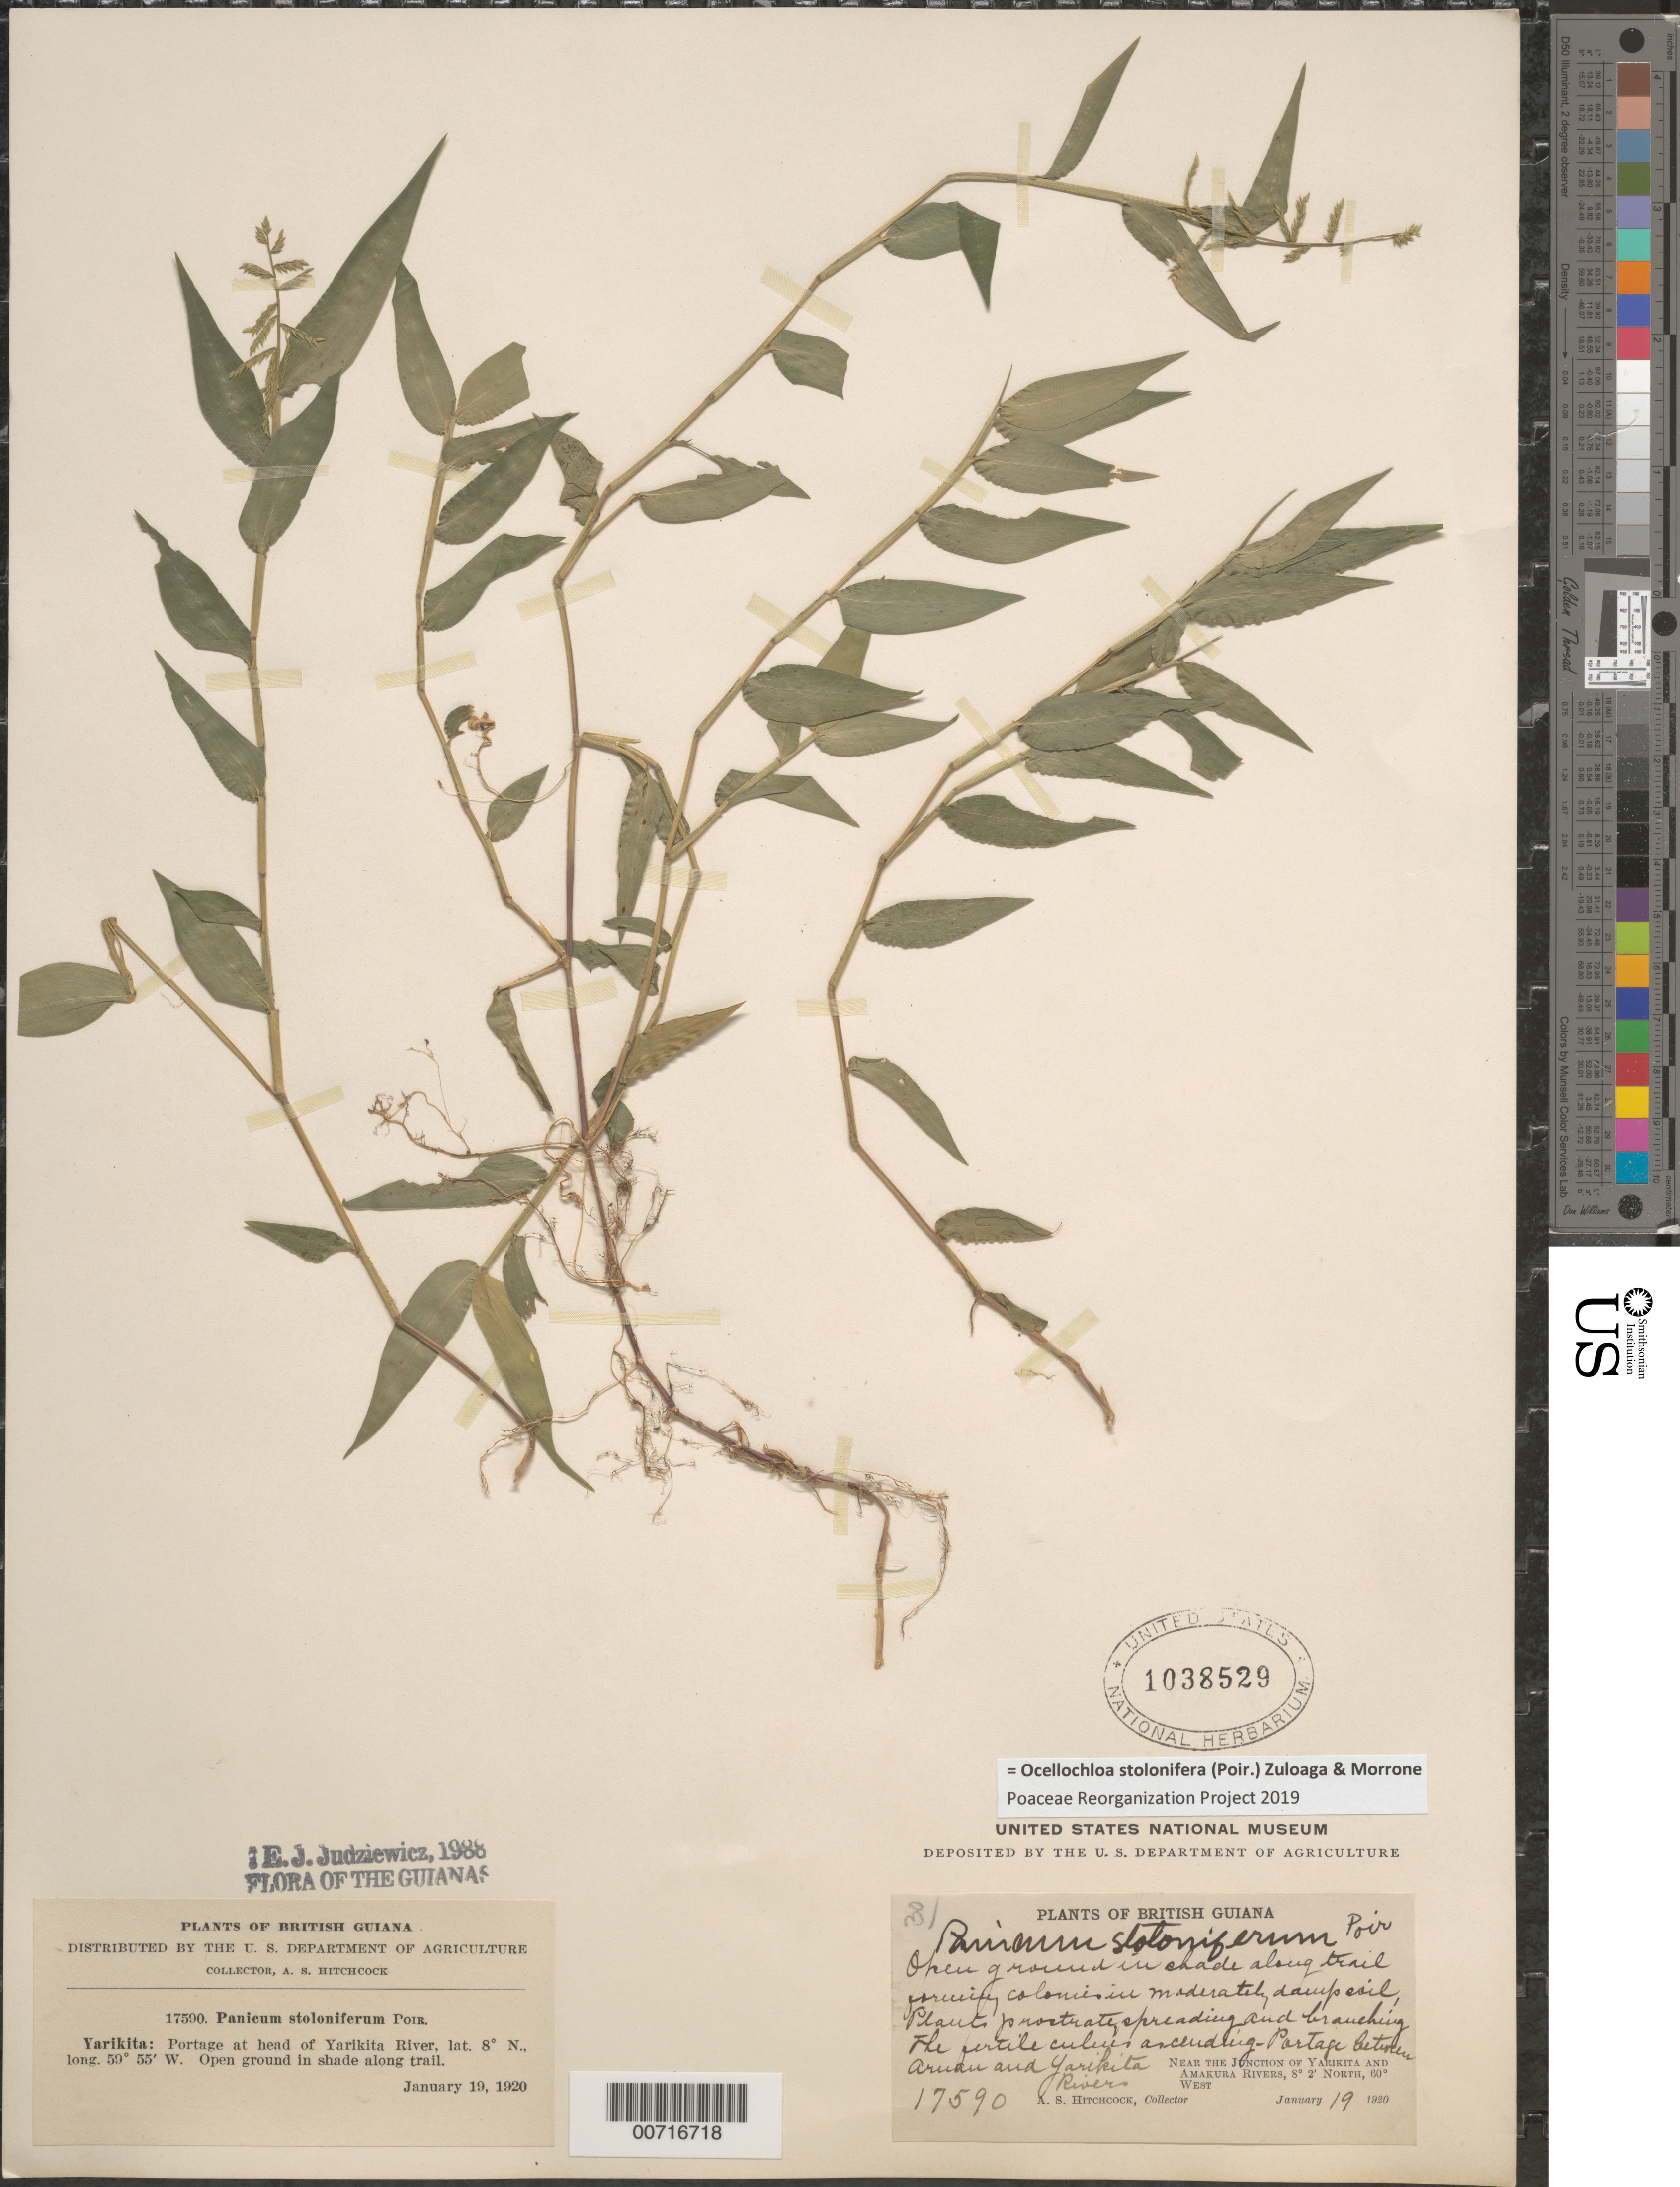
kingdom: Plantae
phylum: Tracheophyta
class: Liliopsida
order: Poales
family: Poaceae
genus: Panicum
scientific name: Panicum stoloniferum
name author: Poir.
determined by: Judziewicz, E. J.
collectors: A. S. Hitchcock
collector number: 17590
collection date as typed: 17-Jan-20 to 18-Jan-20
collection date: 1920-01-17/1920-01-18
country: Guyana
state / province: Barima-Waini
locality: Yarikita and Amakura Rivers, near the junction of; Portage between Aruau and Yarikita Rivers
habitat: Open ground in shade along trail forming colonies in moderately damp soil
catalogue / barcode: US 1038529